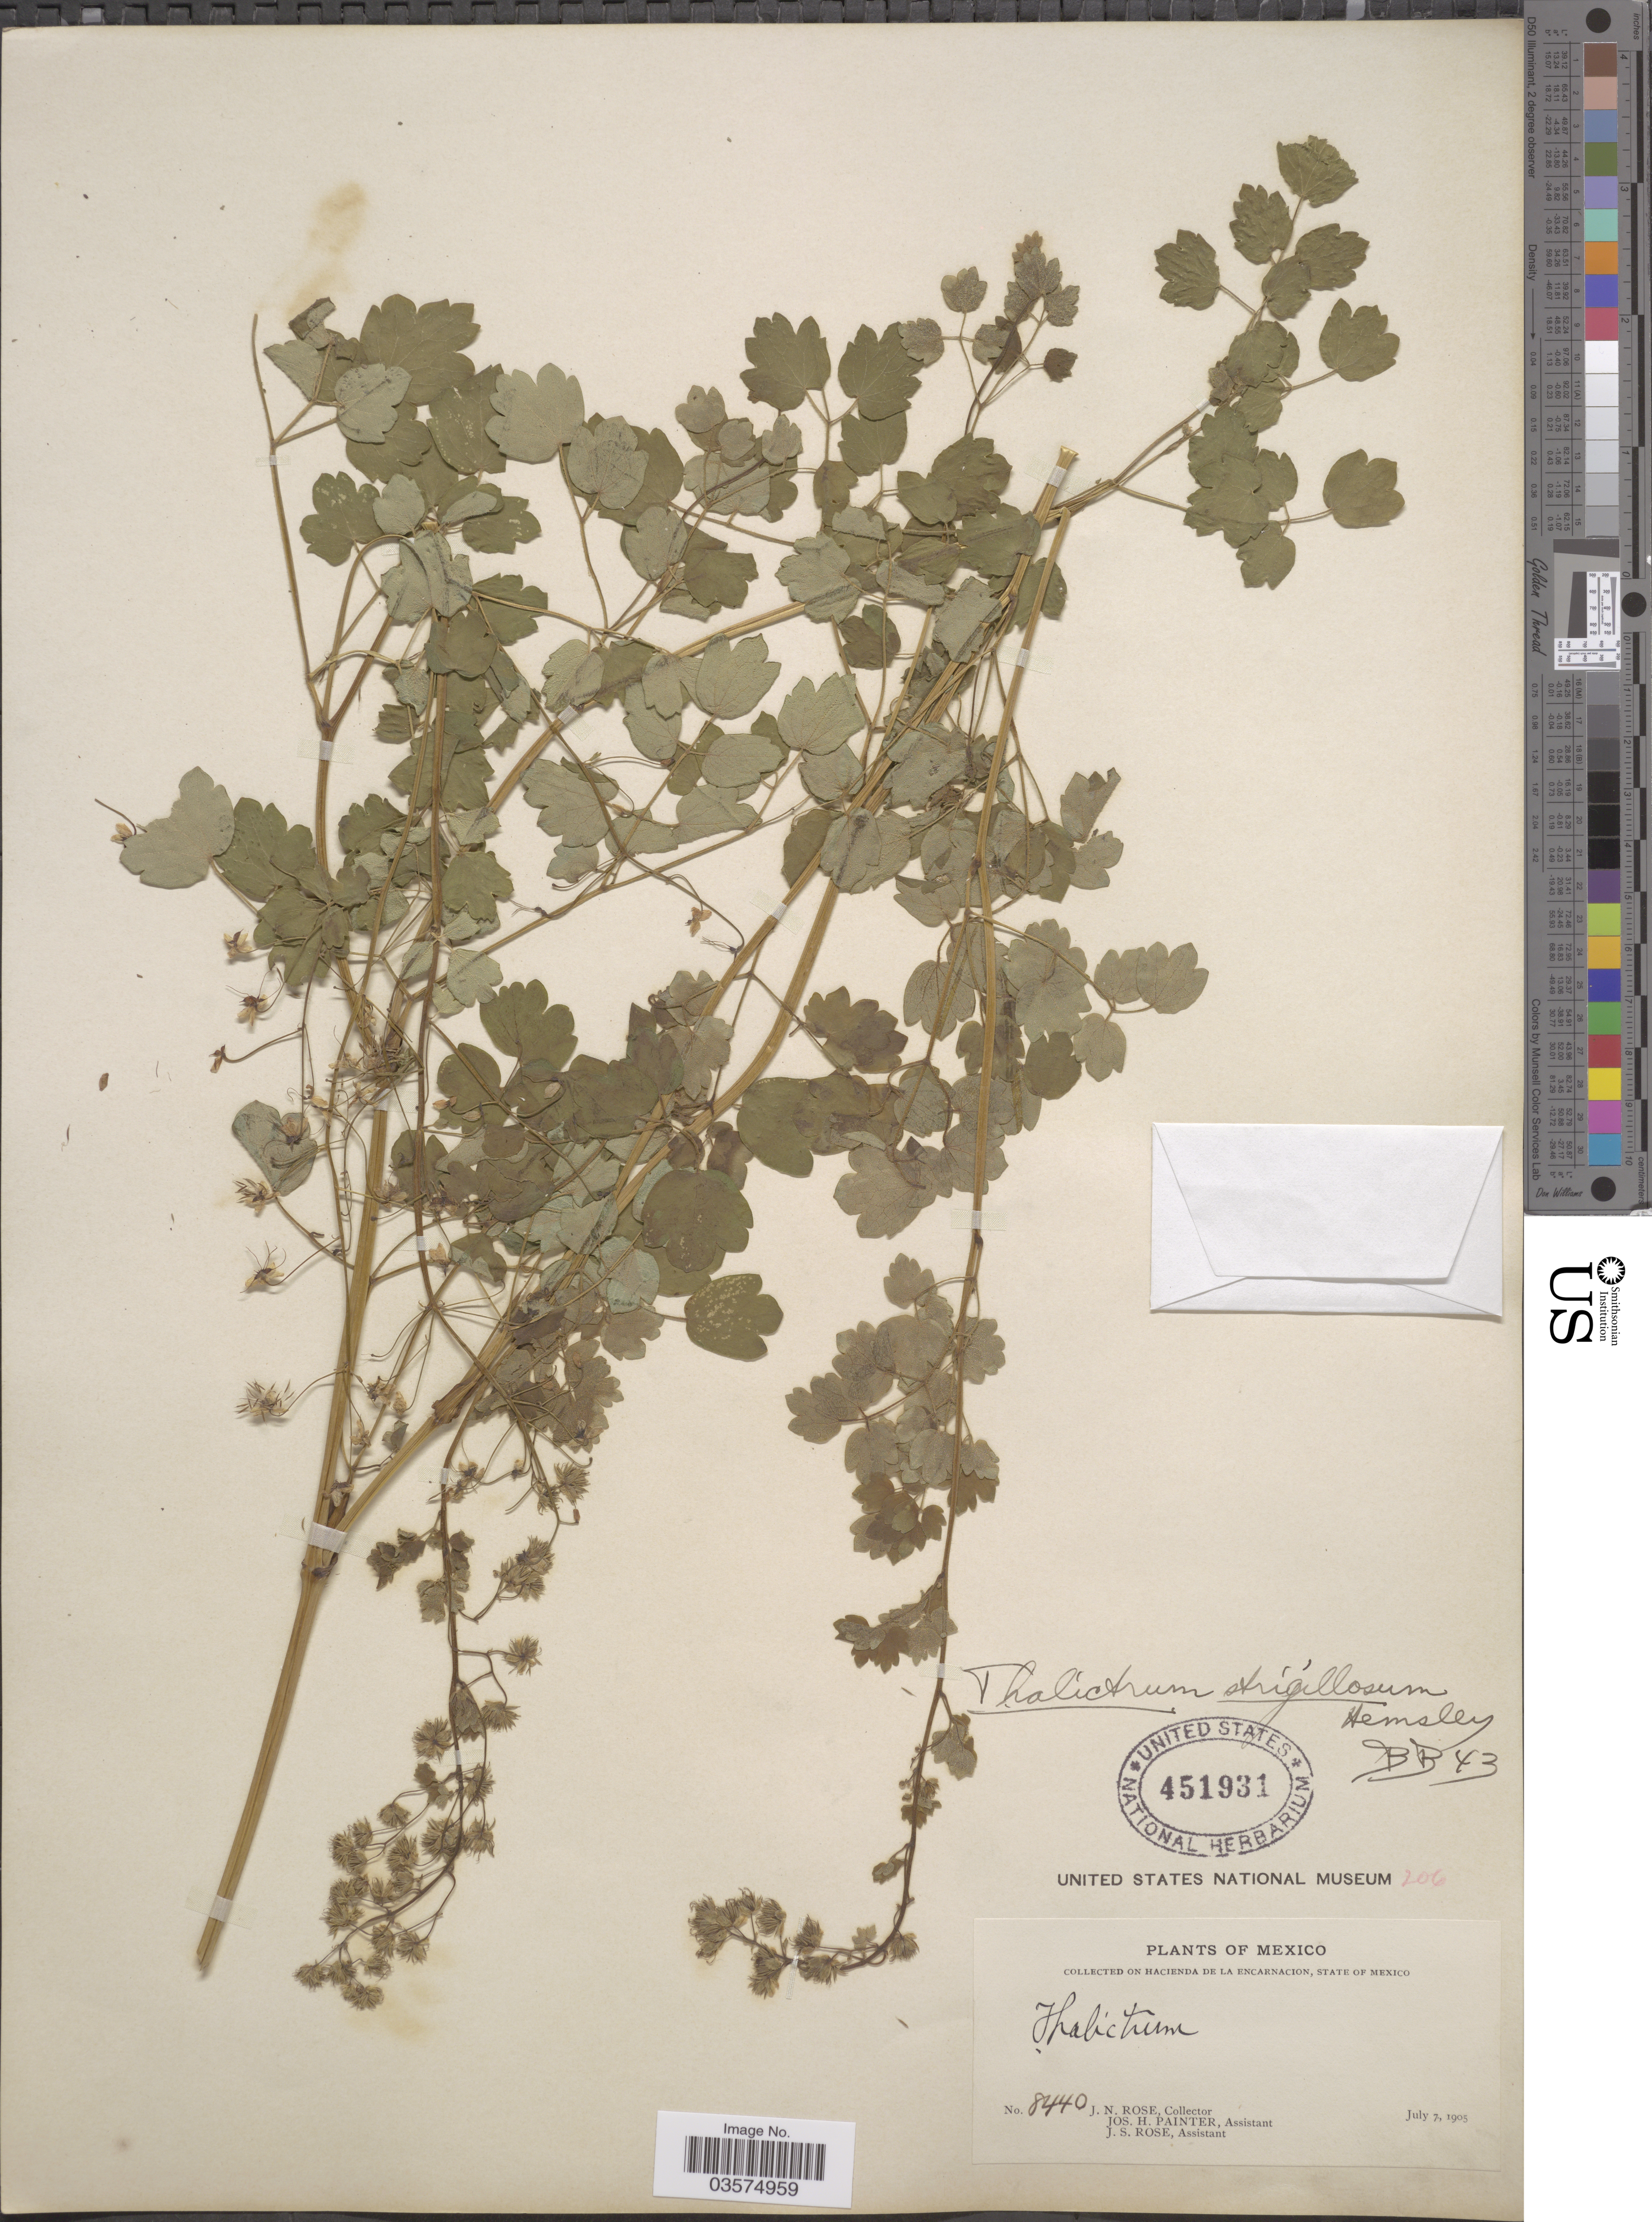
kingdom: Plantae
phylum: Tracheophyta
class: Magnoliopsida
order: Ranunculales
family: Ranunculaceae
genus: Thalictrum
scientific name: Thalictrum strigillosum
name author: Hemsl.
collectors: J. N. Rose, J. H. Painter & J. S. Rose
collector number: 8440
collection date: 1905-07-07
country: Mexico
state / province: México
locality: On Hacienda de La Encarnacion.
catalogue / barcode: US 451931